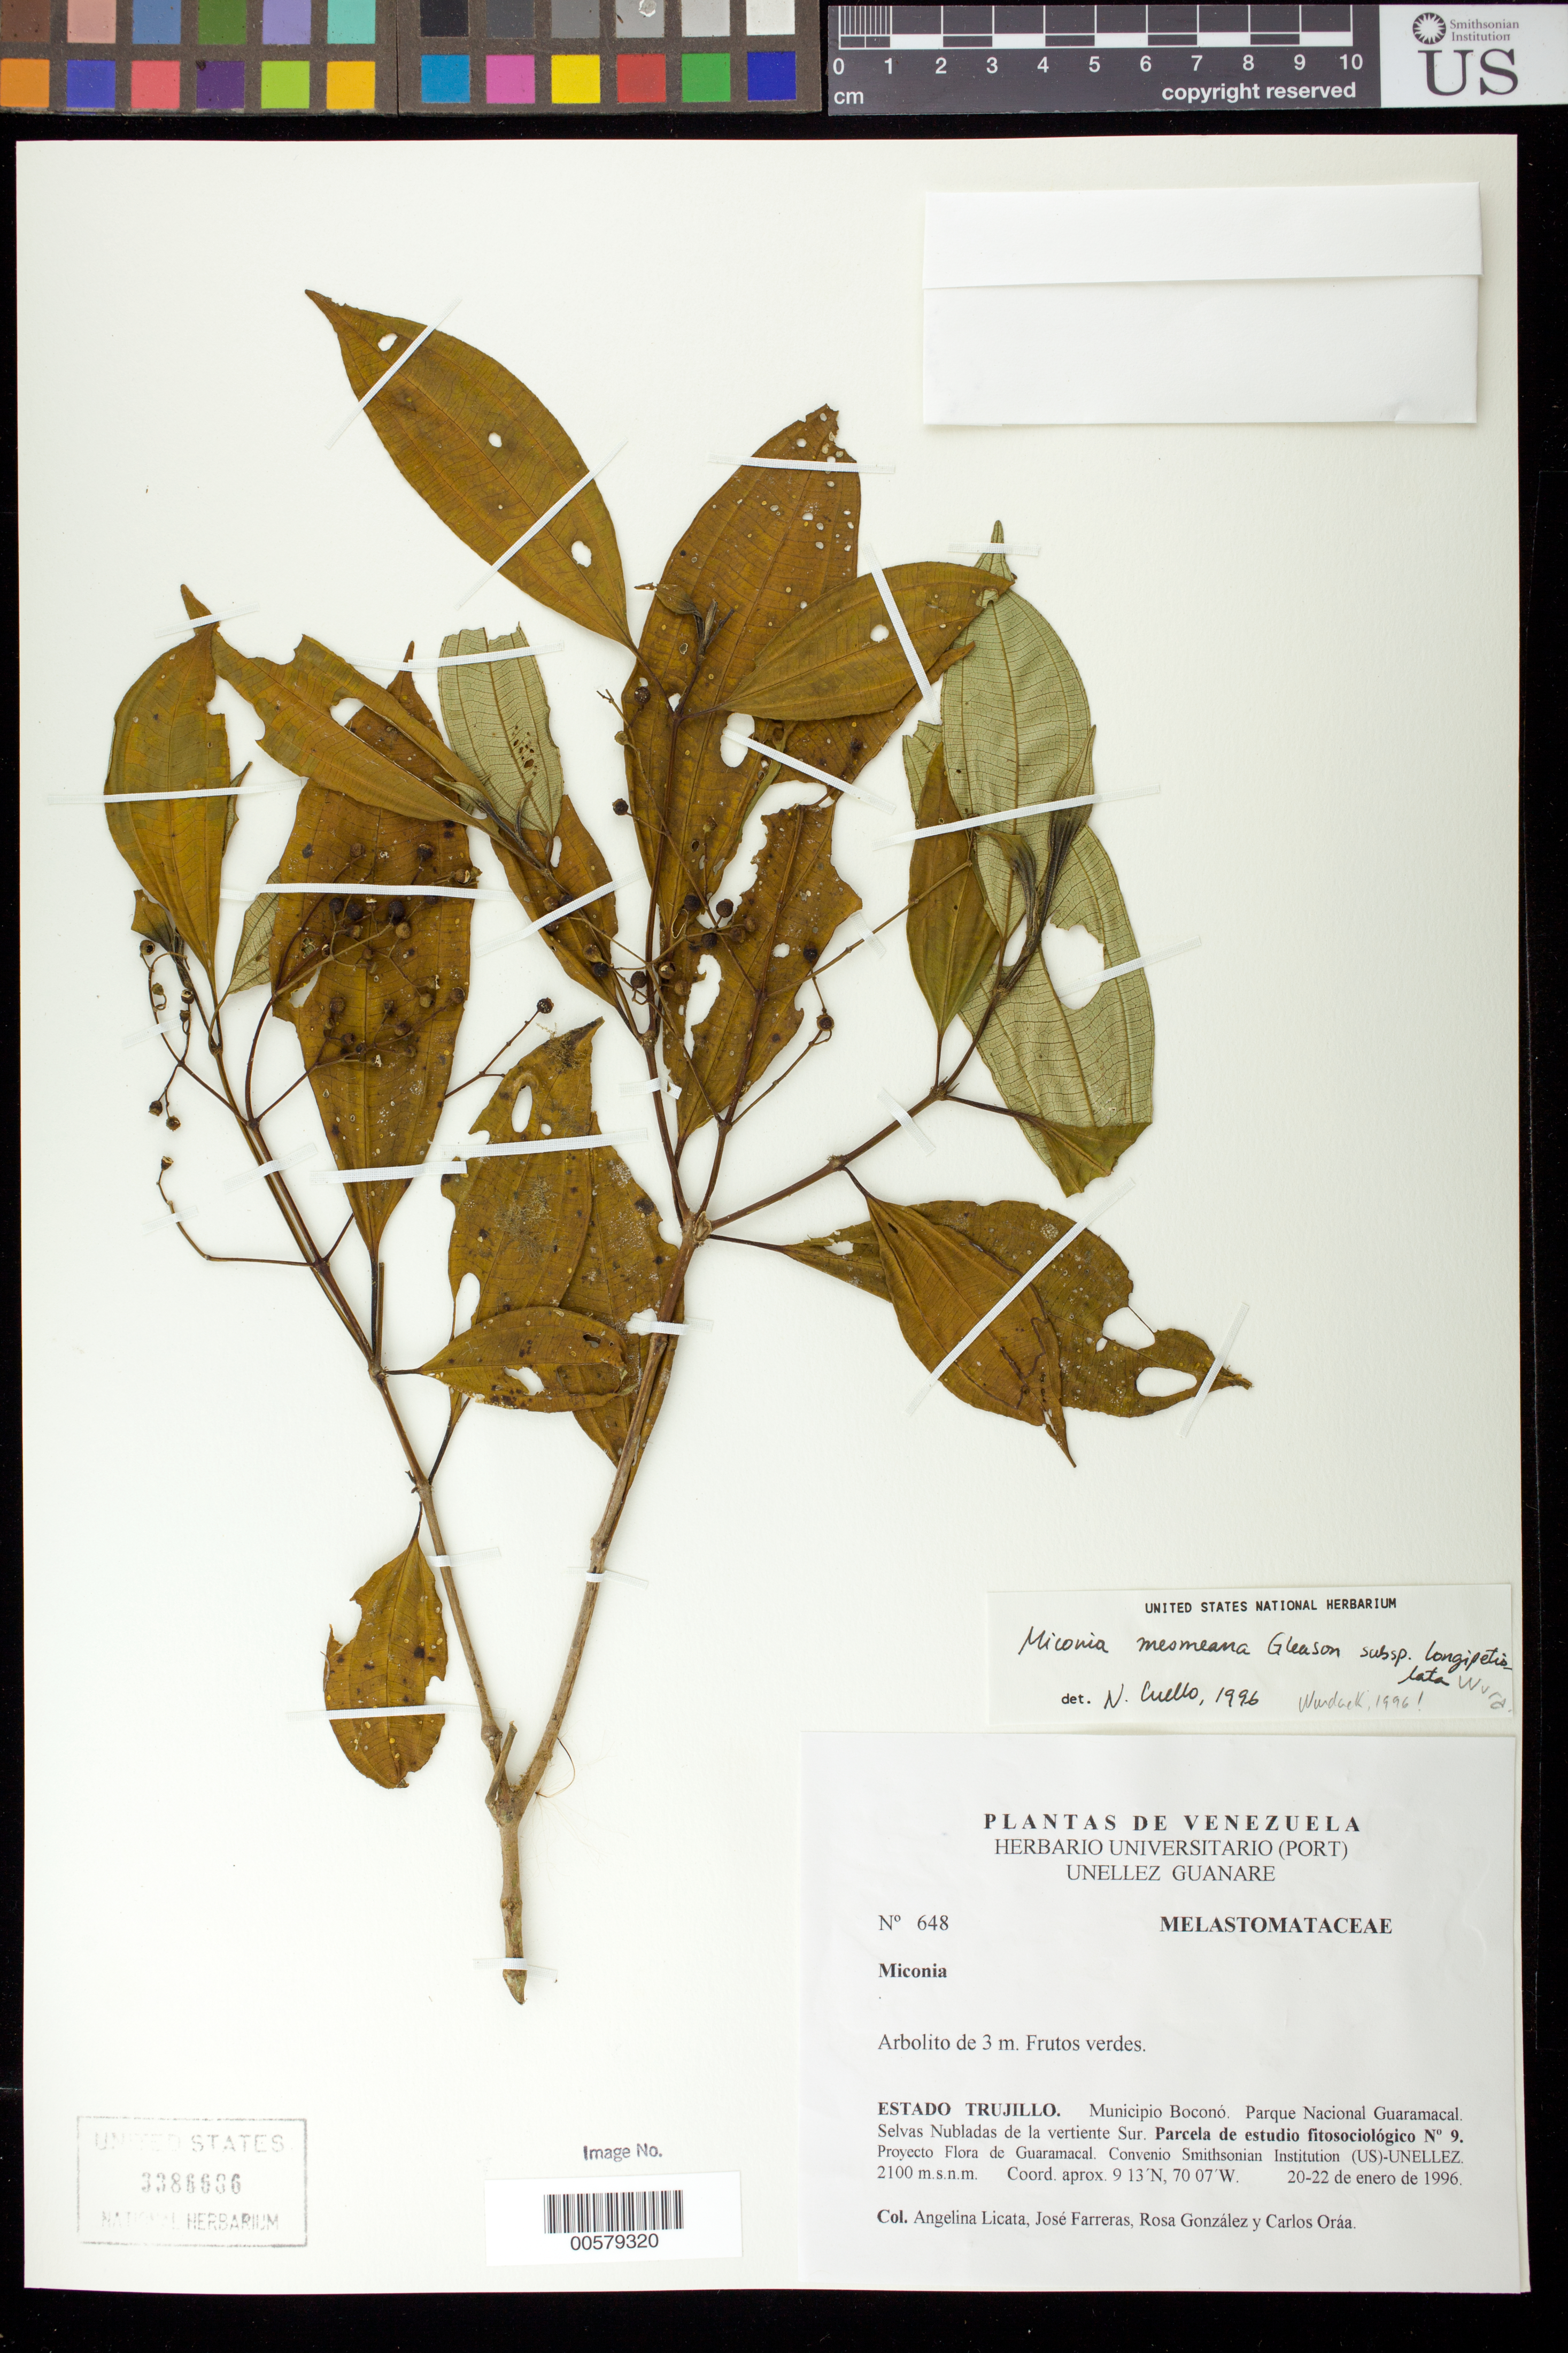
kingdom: Plantae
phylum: Tracheophyta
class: Magnoliopsida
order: Myrtales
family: Melastomataceae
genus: Miconia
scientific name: Miconia mesmeana subsp. longipetiolata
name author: Wurdack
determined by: Wurdack, John J., (US), US (UNITED STATES)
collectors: A. Licata, J. Farreras, R. González & C. Oráa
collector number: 648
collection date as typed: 20 Jan 1996 to 22 Jan 1996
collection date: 1996-01-20/1996-01-22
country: Venezuela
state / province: Trujillo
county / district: Boconó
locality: Parque Nacional Guaramacal, vertiente S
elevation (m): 2100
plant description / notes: MO, PORT, US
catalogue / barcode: US 3386686